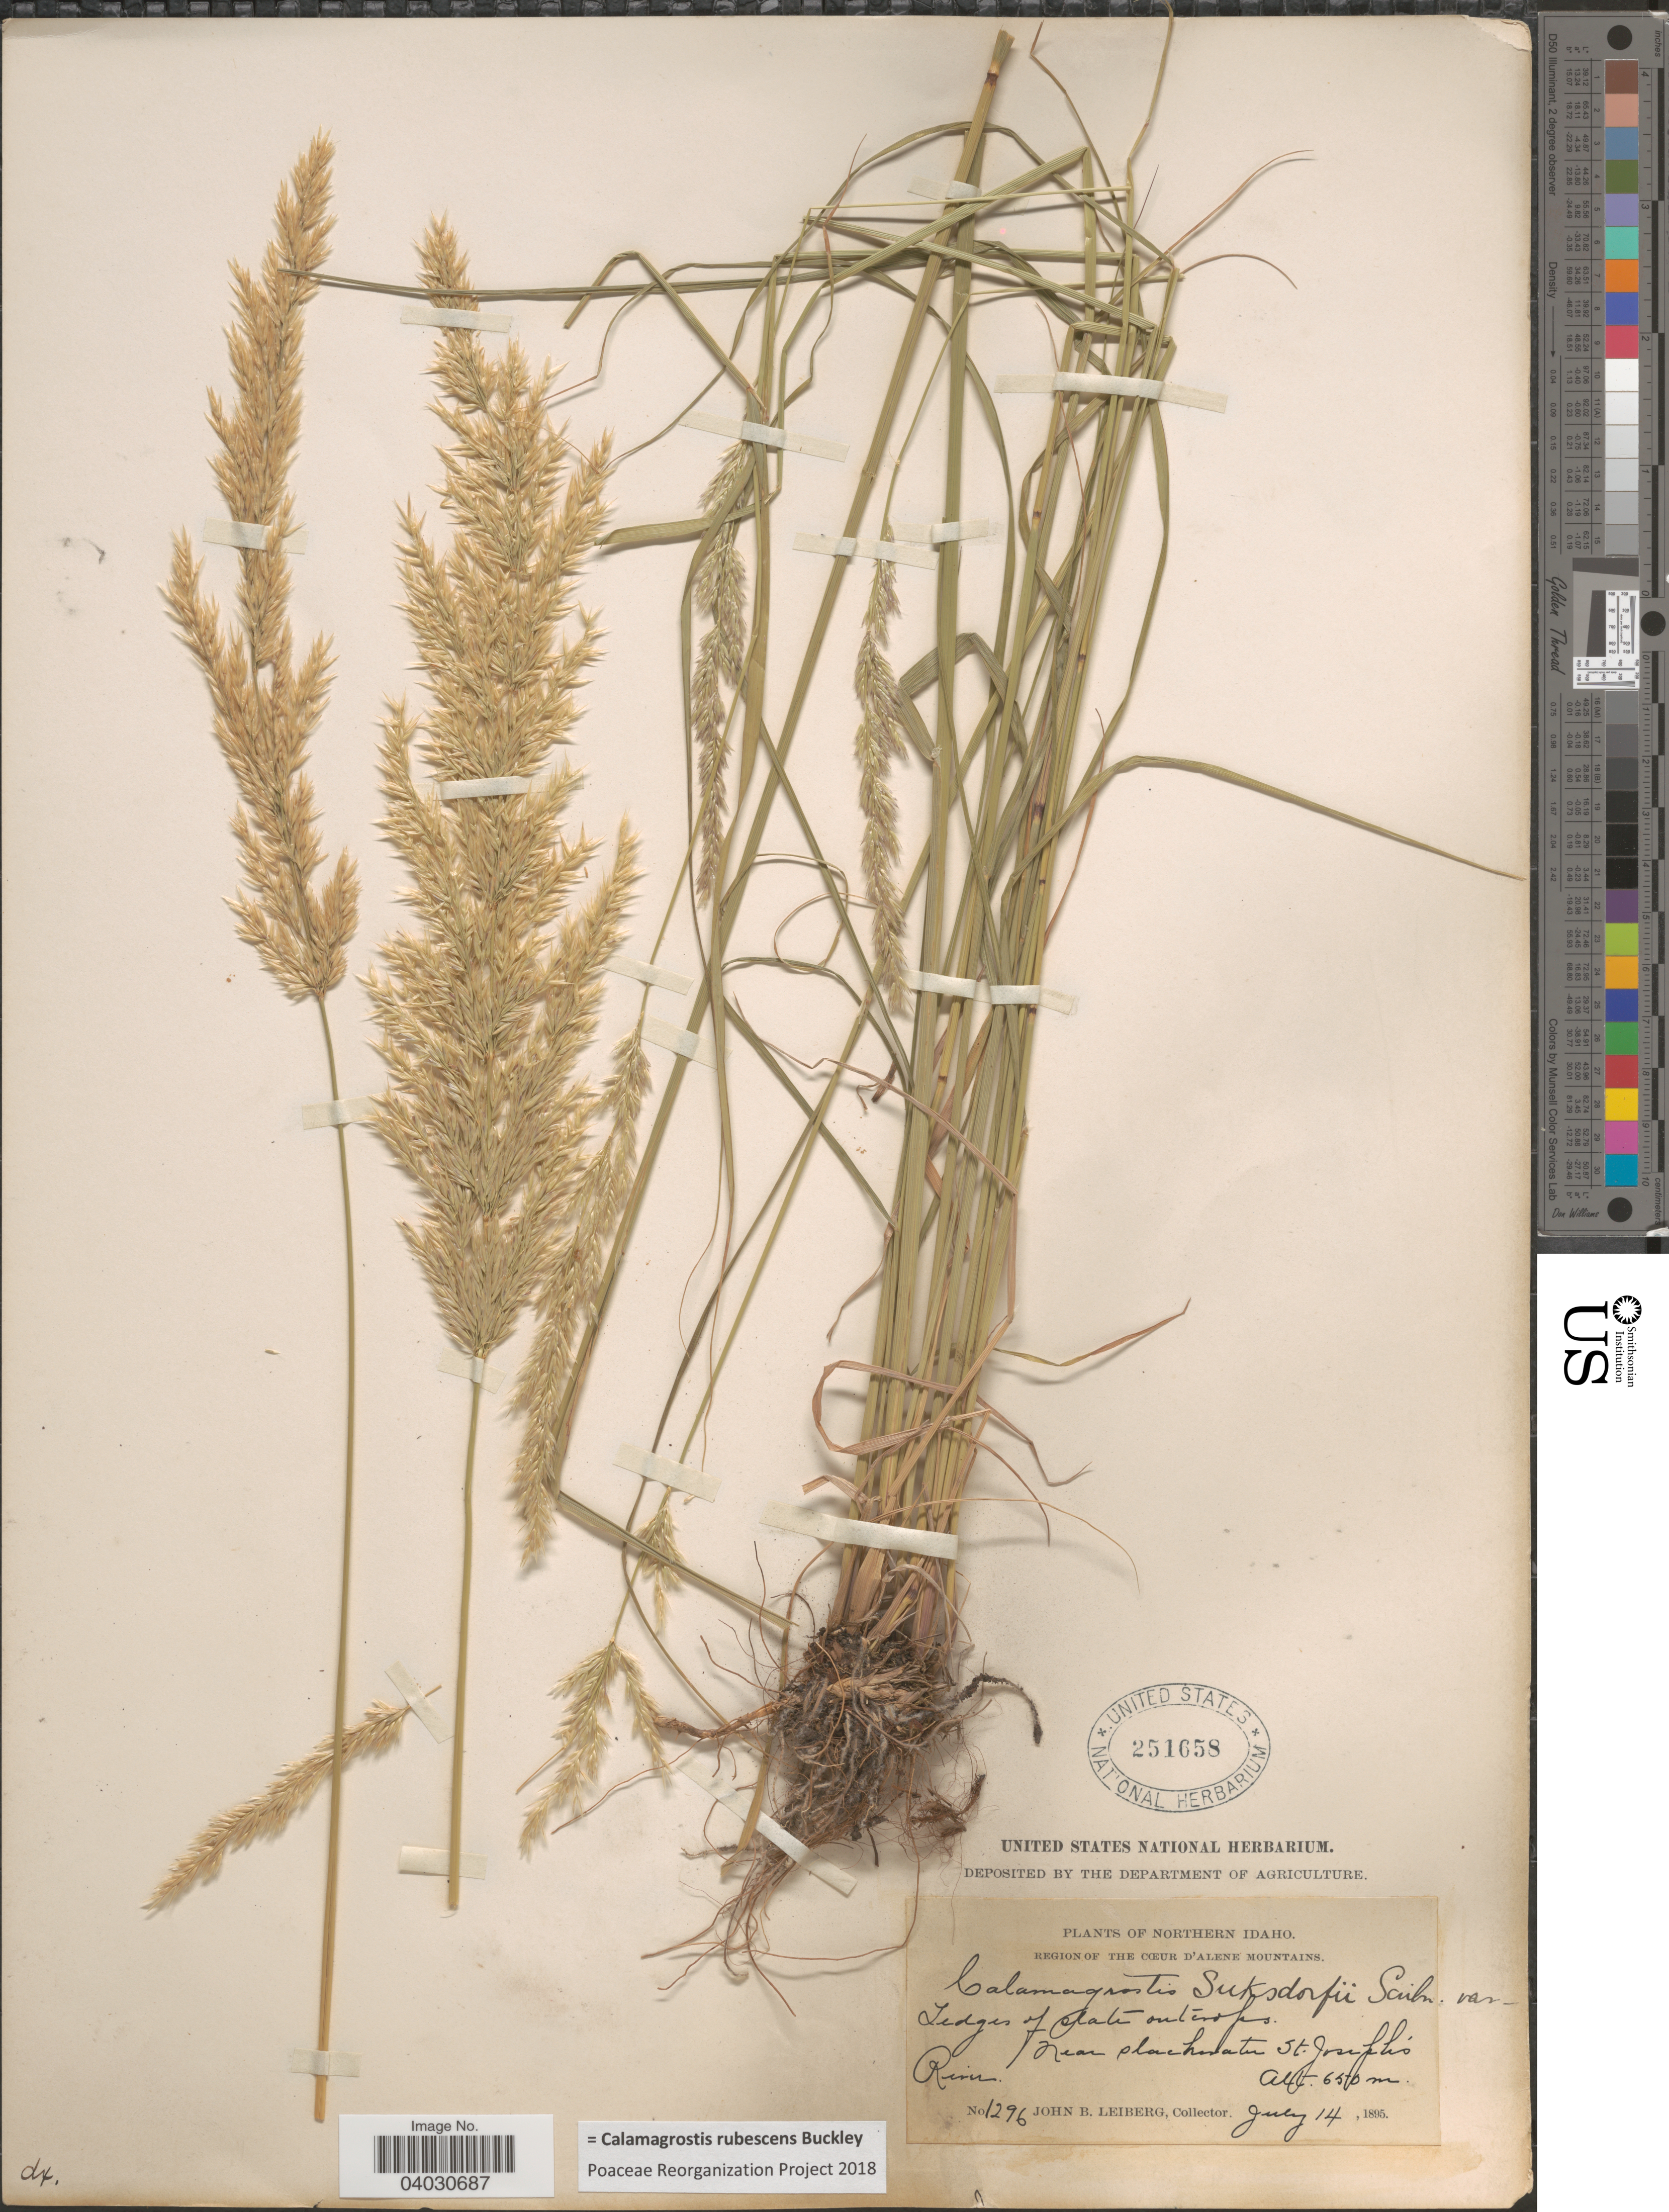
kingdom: Plantae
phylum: Tracheophyta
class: Liliopsida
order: Poales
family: Poaceae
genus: Calamagrostis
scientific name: Calamagrostis rubescens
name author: Buckley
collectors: J. B. Leiberg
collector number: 1296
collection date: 1895-07-14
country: United States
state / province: Idaho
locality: Region of the Cœur D'Alene Mountains. Near slackwater St. Joseph's.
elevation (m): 650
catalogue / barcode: US 251658